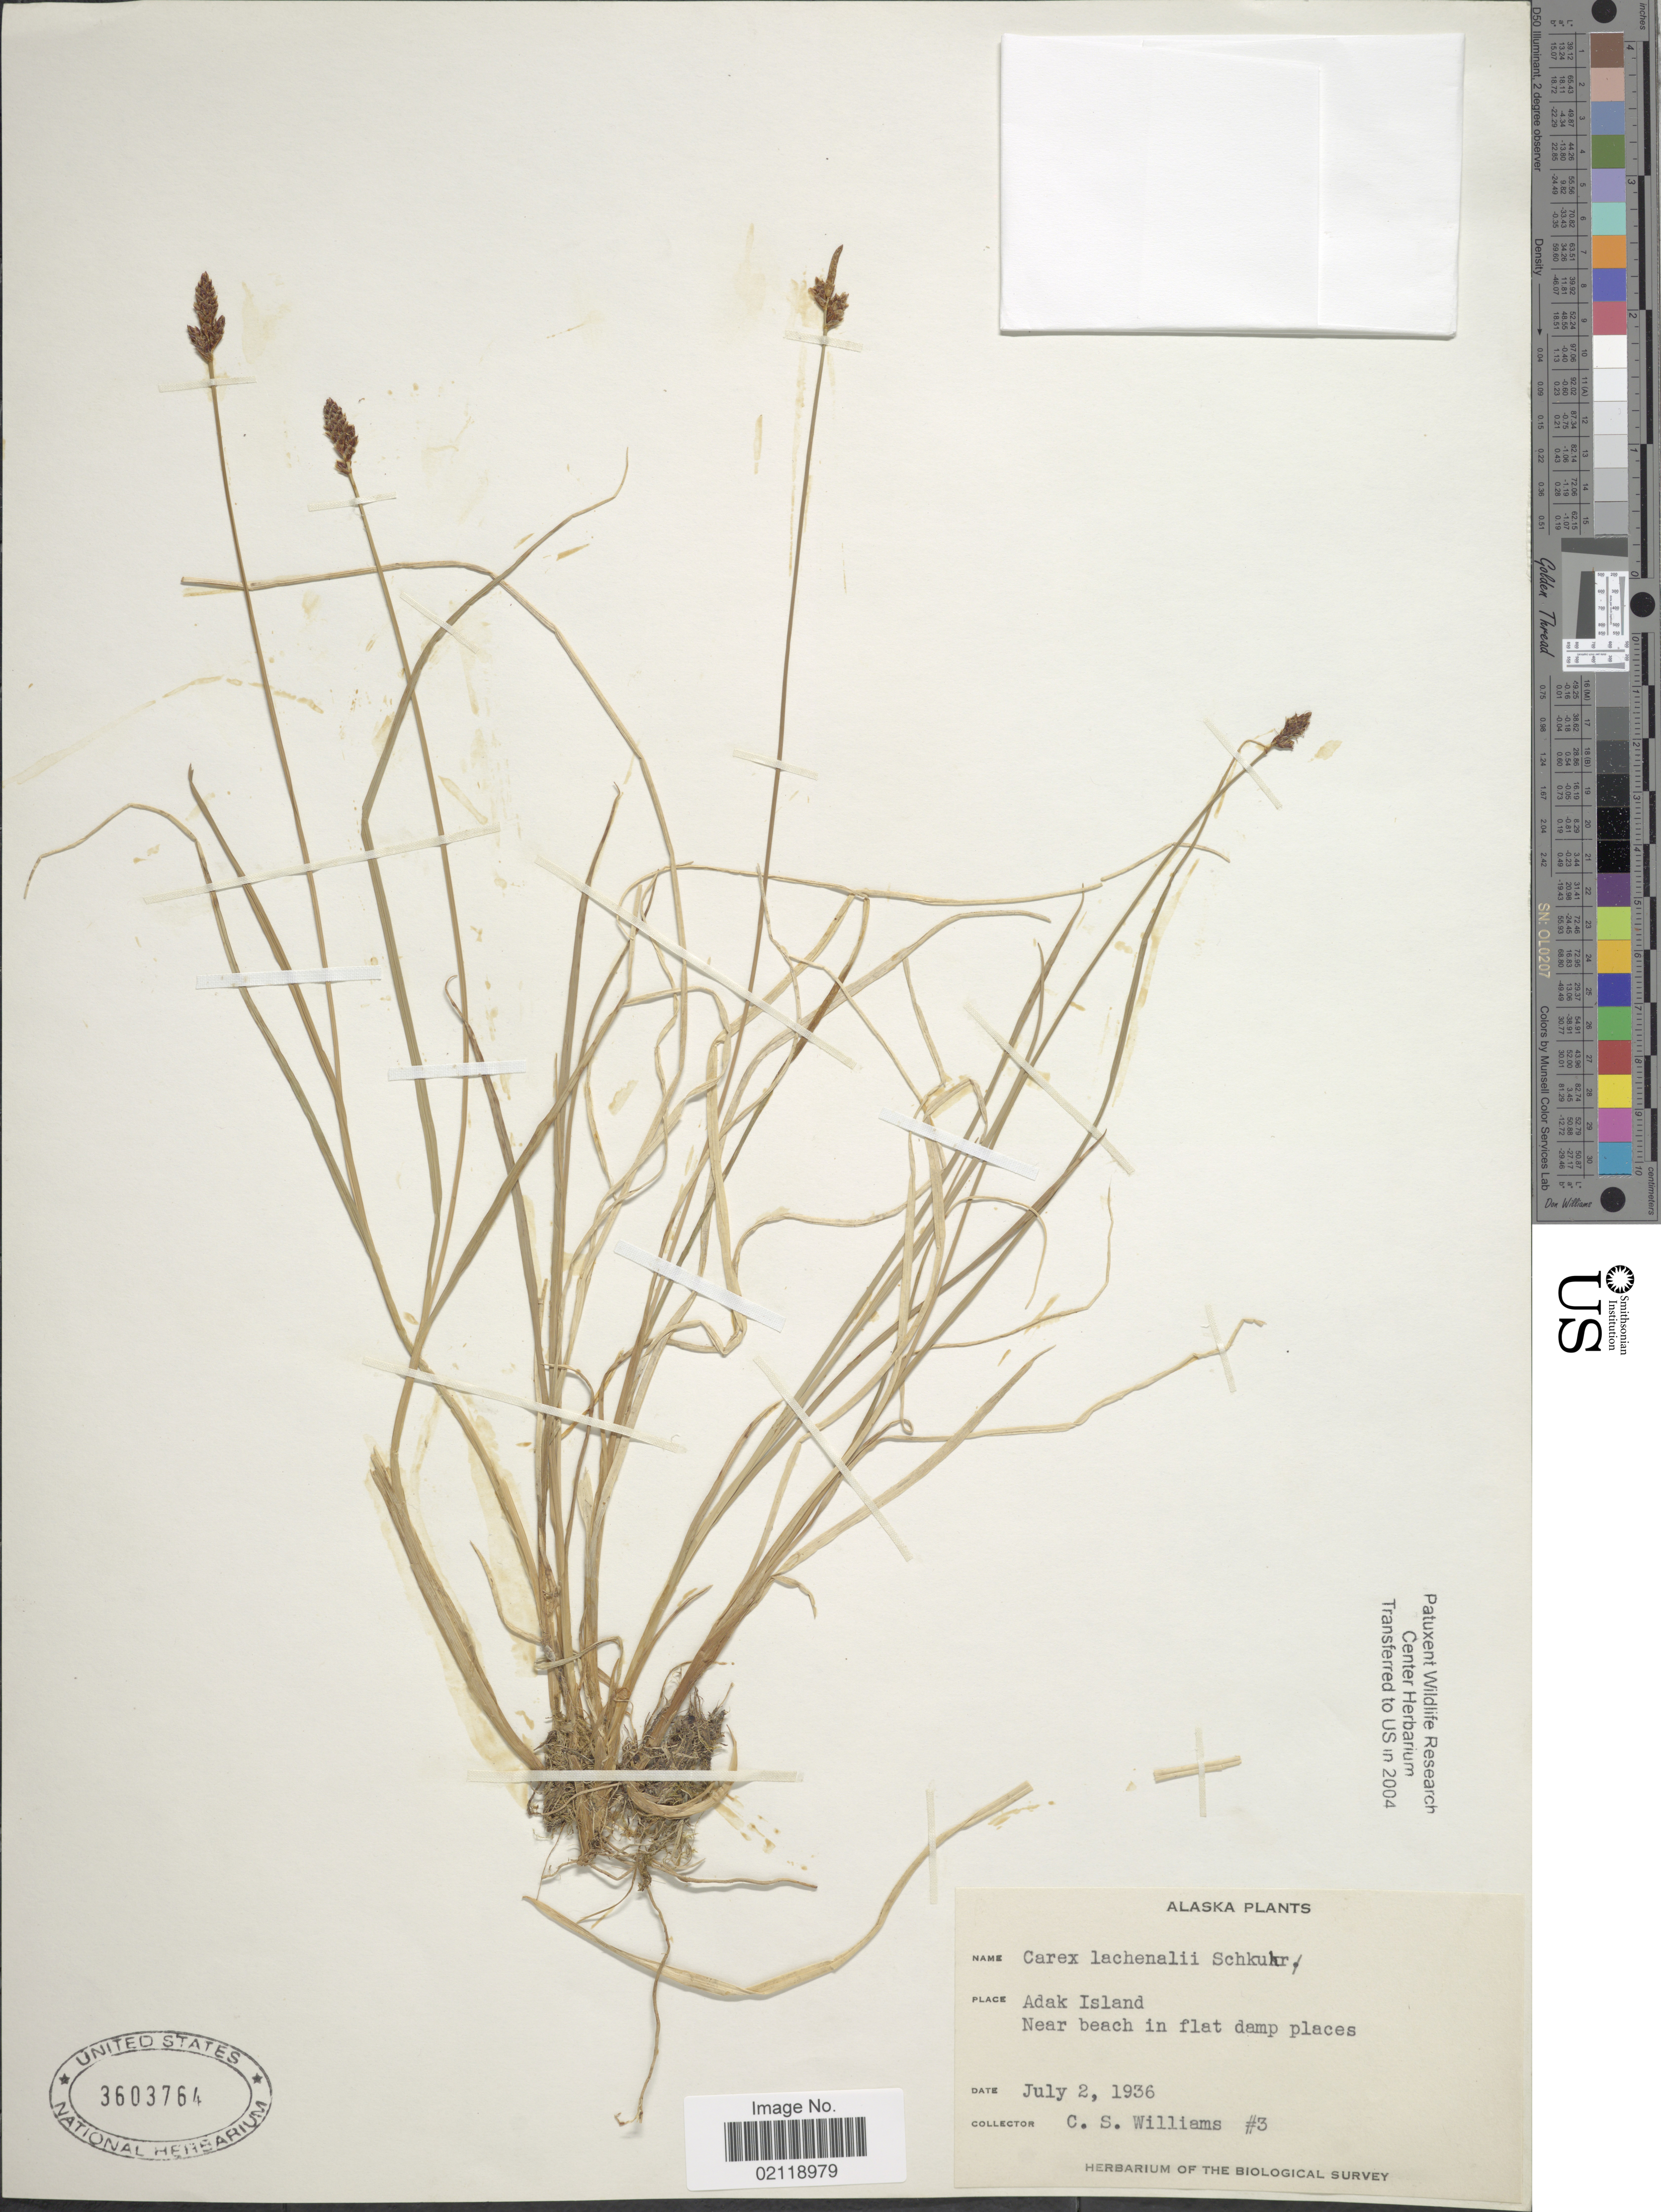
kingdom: Plantae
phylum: Tracheophyta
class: Liliopsida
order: Poales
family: Cyperaceae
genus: Carex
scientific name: Carex lachenalii subsp. lachenalii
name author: Schkuhr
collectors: C. Williams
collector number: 3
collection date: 1936-07-02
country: United States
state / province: Alaska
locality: Adak Island. Near beach in flat damp places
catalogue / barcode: US 3603764